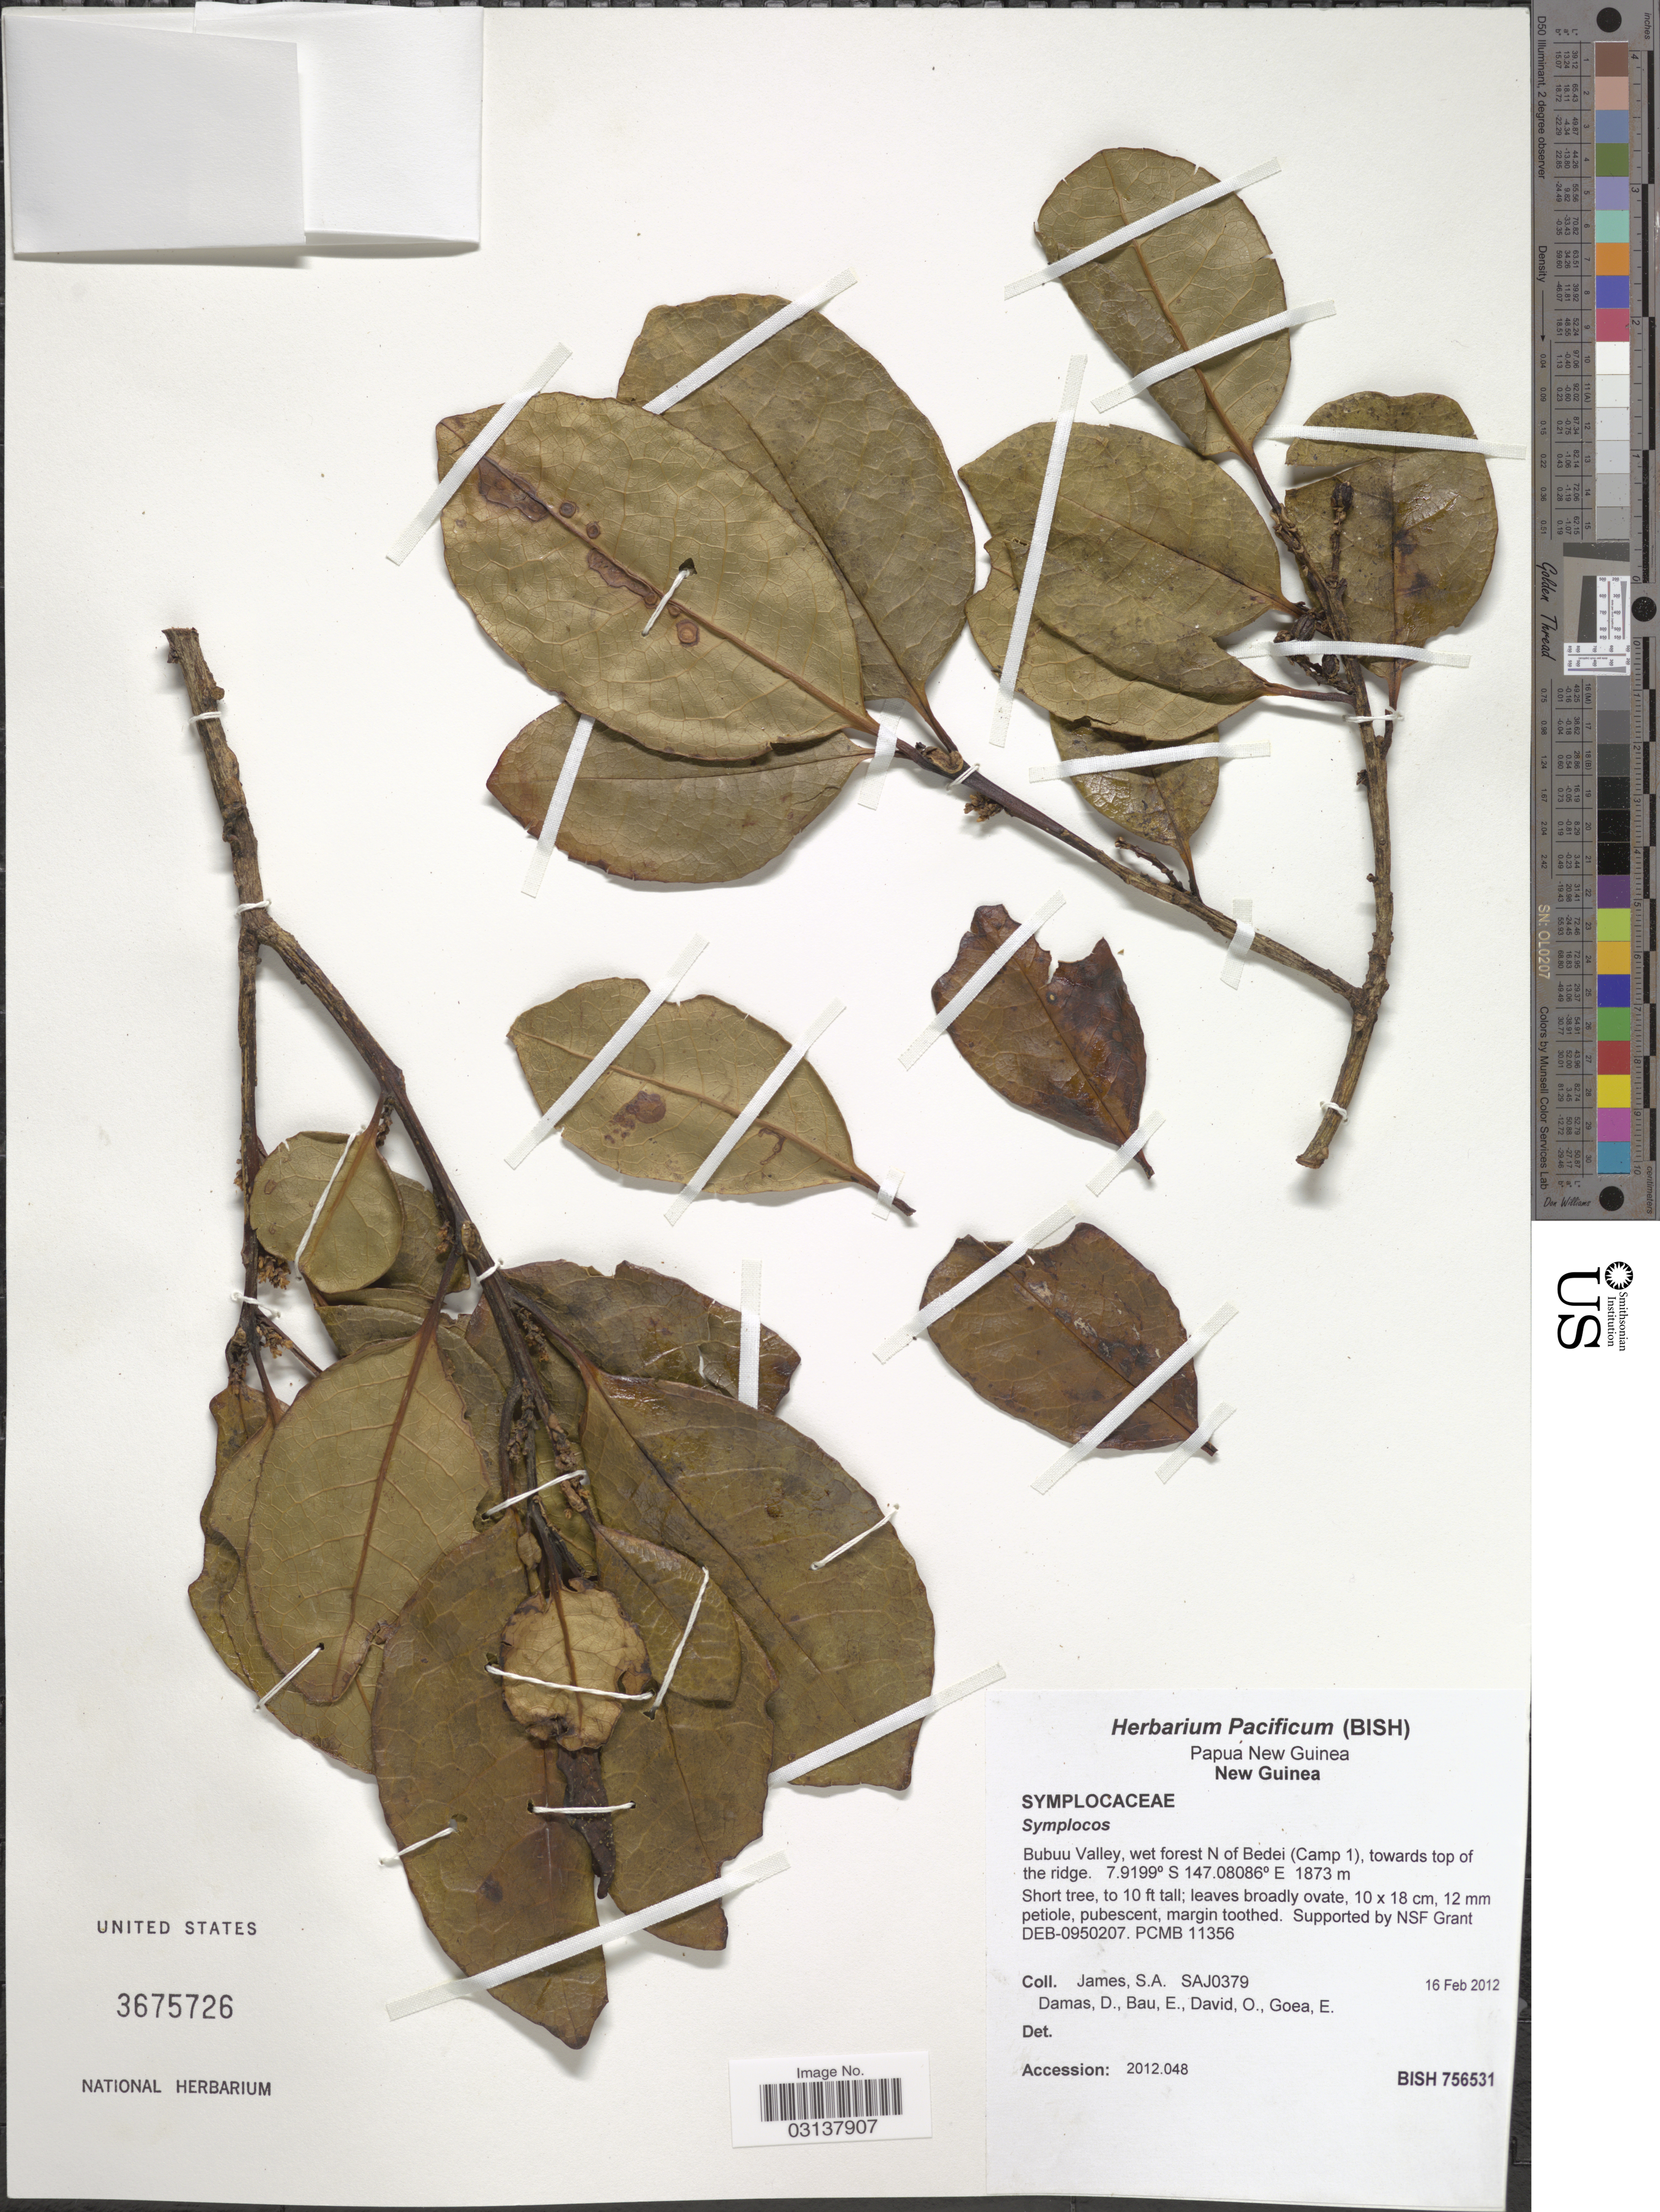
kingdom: Plantae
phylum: Tracheophyta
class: Magnoliopsida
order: Ericales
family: Symplocaceae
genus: Symplocos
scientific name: Symplocos sp.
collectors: S. James, D. Damas, E. Bau, O. David & E. Goea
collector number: SAJ0379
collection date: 2012-02-16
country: Papua New Guinea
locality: New Guinea. Bubuu Valley, wet forest N of Bedei (Camp 1), towards top of the ridge.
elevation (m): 1873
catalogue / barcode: US 3675726